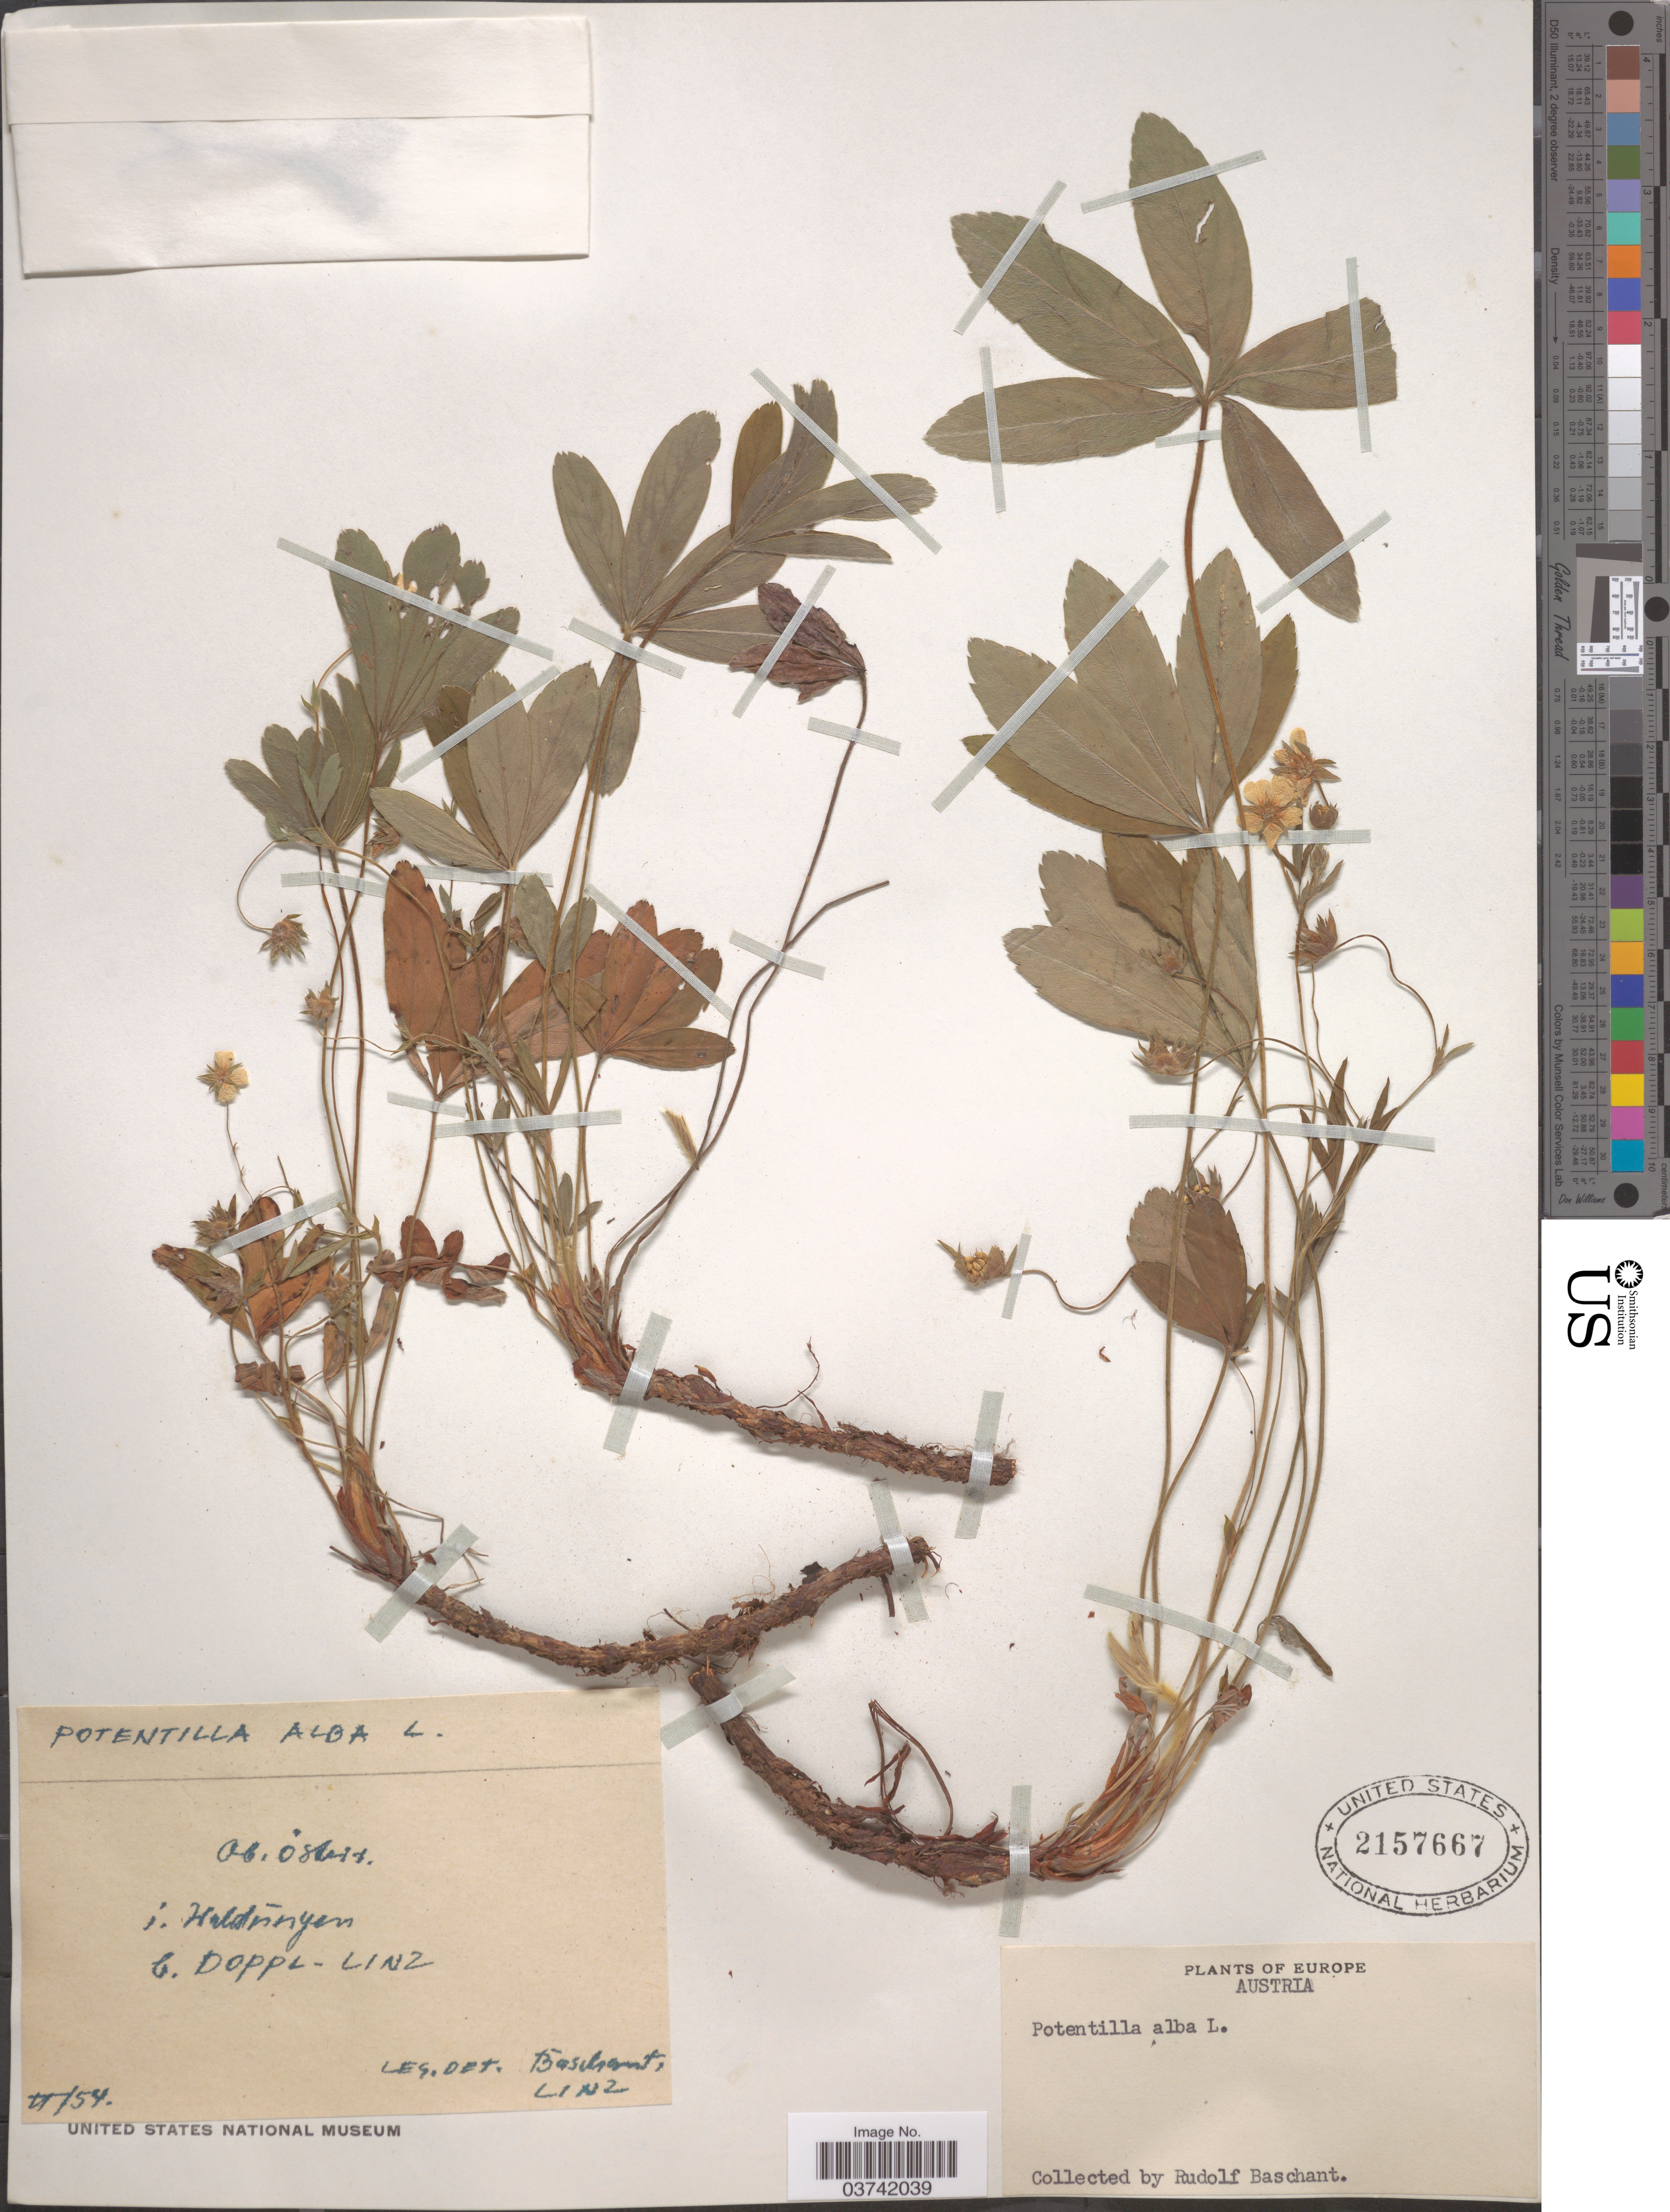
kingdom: Plantae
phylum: Tracheophyta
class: Magnoliopsida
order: Rosales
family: Rosaceae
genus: Potentilla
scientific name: Potentilla alba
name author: L.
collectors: R. Baschant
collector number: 54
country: Austria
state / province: Oberosterreich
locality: I. Haldingen. G. Doppl-Linz. [unsure placement]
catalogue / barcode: US 2157667